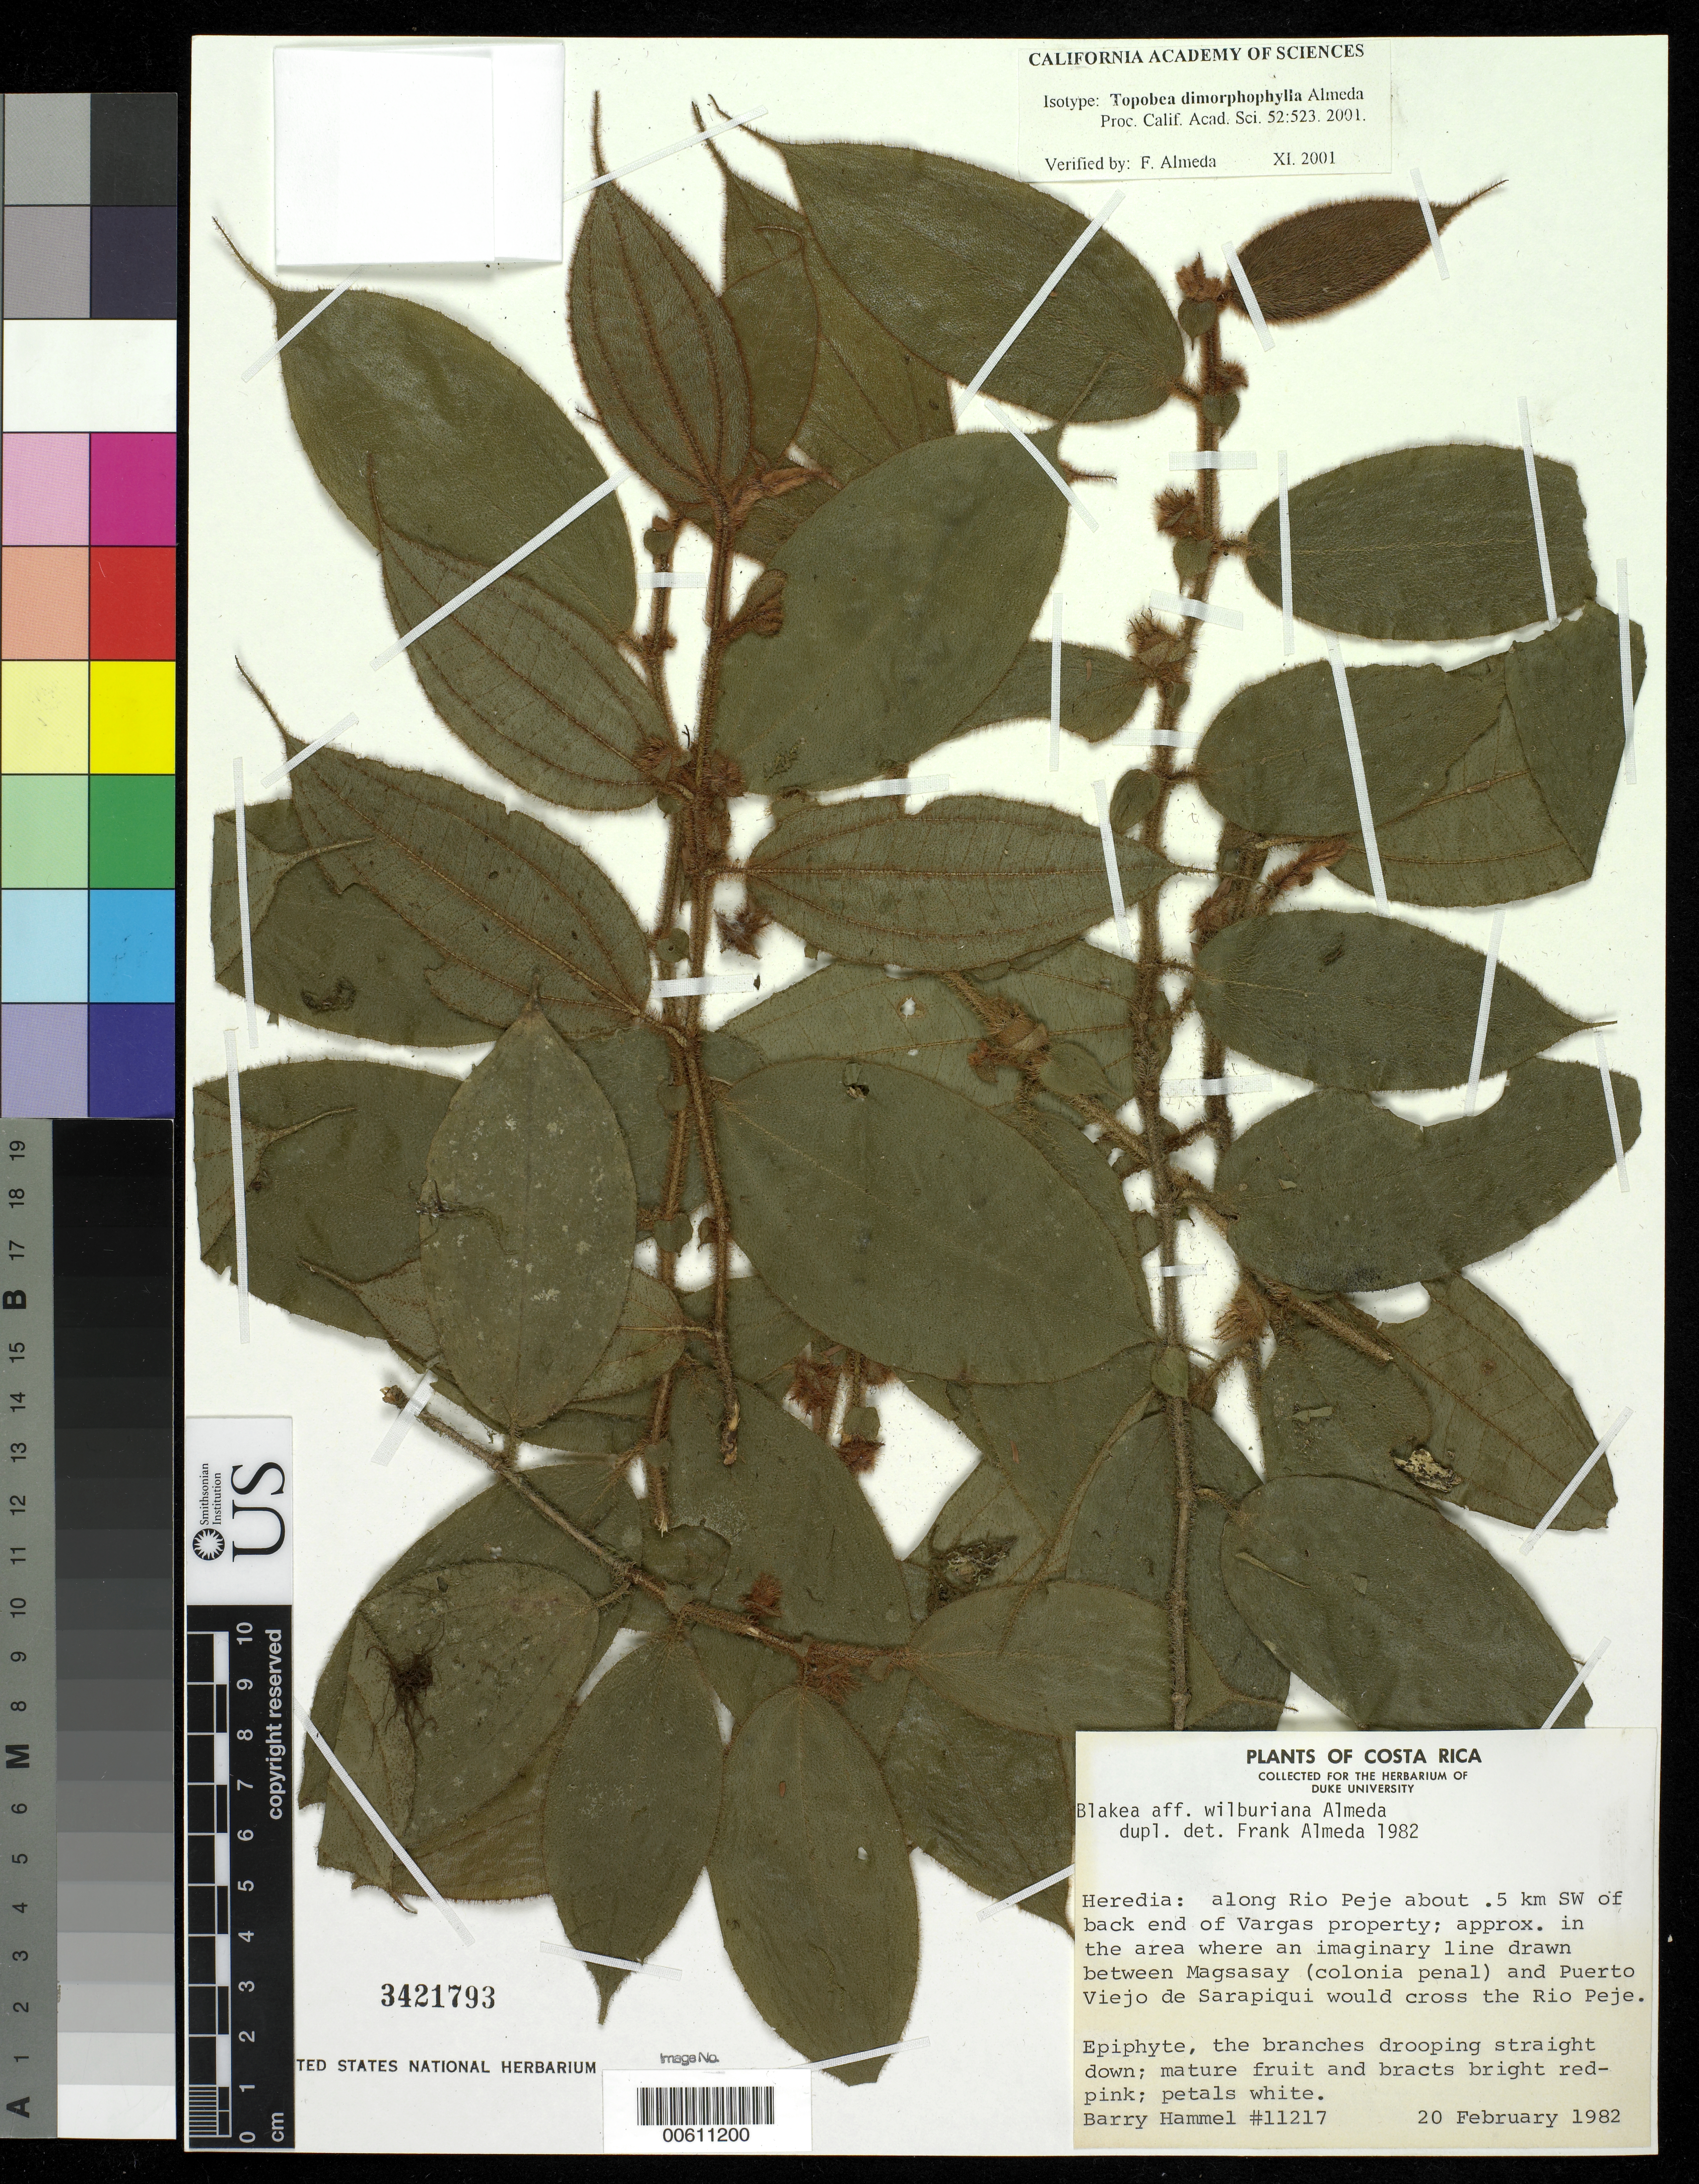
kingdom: Plantae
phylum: Tracheophyta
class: Magnoliopsida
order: Myrtales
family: Melastomataceae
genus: Topobea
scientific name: Topobea dimorphophylla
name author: Almeda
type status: Isotype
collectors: B. Hammel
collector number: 11217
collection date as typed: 20 Feb 1982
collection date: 1982-02-20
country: Costa Rica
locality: Along Rio Peje about 0.5 km SW of back end of Vargas property; approx. in the area where Rio Peje. (an imaginary line drawn between Magsasay (colonia penal) and Puerto Viejo de Sarapiqui would cross the Rio Peje.)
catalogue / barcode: US 3421793